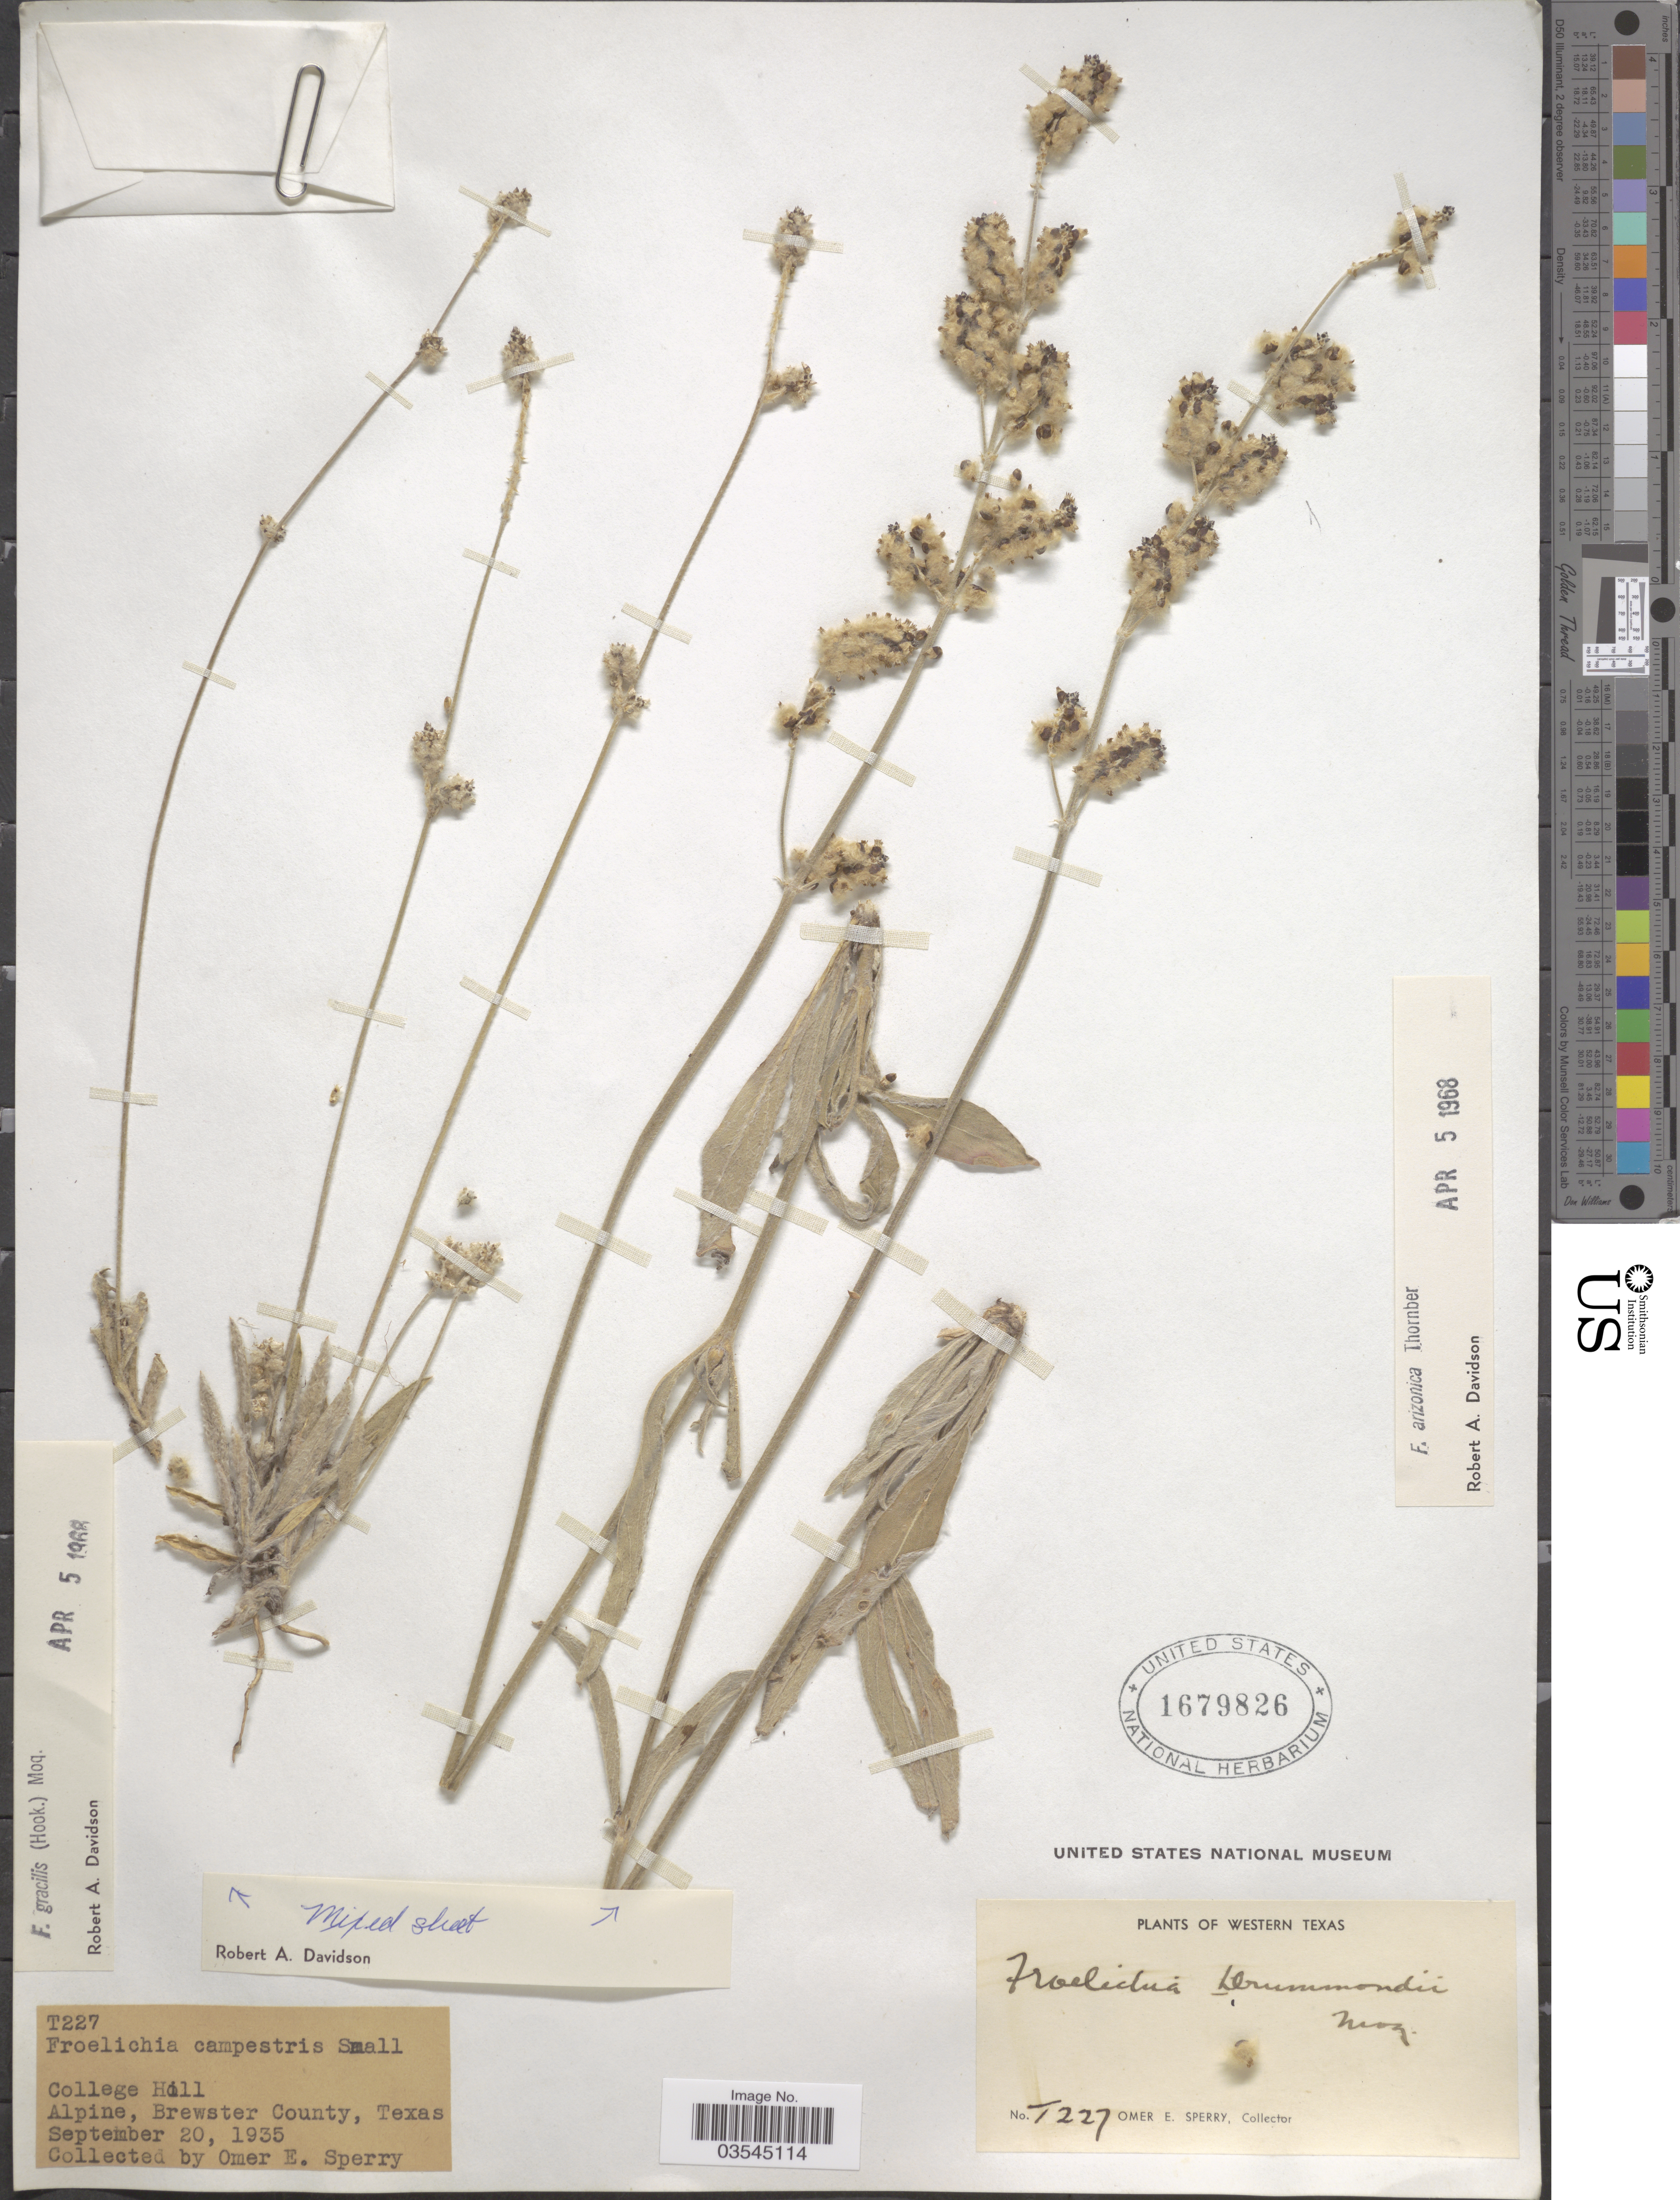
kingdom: Plantae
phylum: Tracheophyta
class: Magnoliopsida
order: Caryophyllales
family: Amaranthaceae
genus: Froelichia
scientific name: Froelichia gracilis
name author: (Hook.) Moq.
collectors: O. E. Sperry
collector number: T227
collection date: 1935-09-20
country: United States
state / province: Texas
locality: Western Texas. College Hill Alpine, Brewster County.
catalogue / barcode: US 1679826